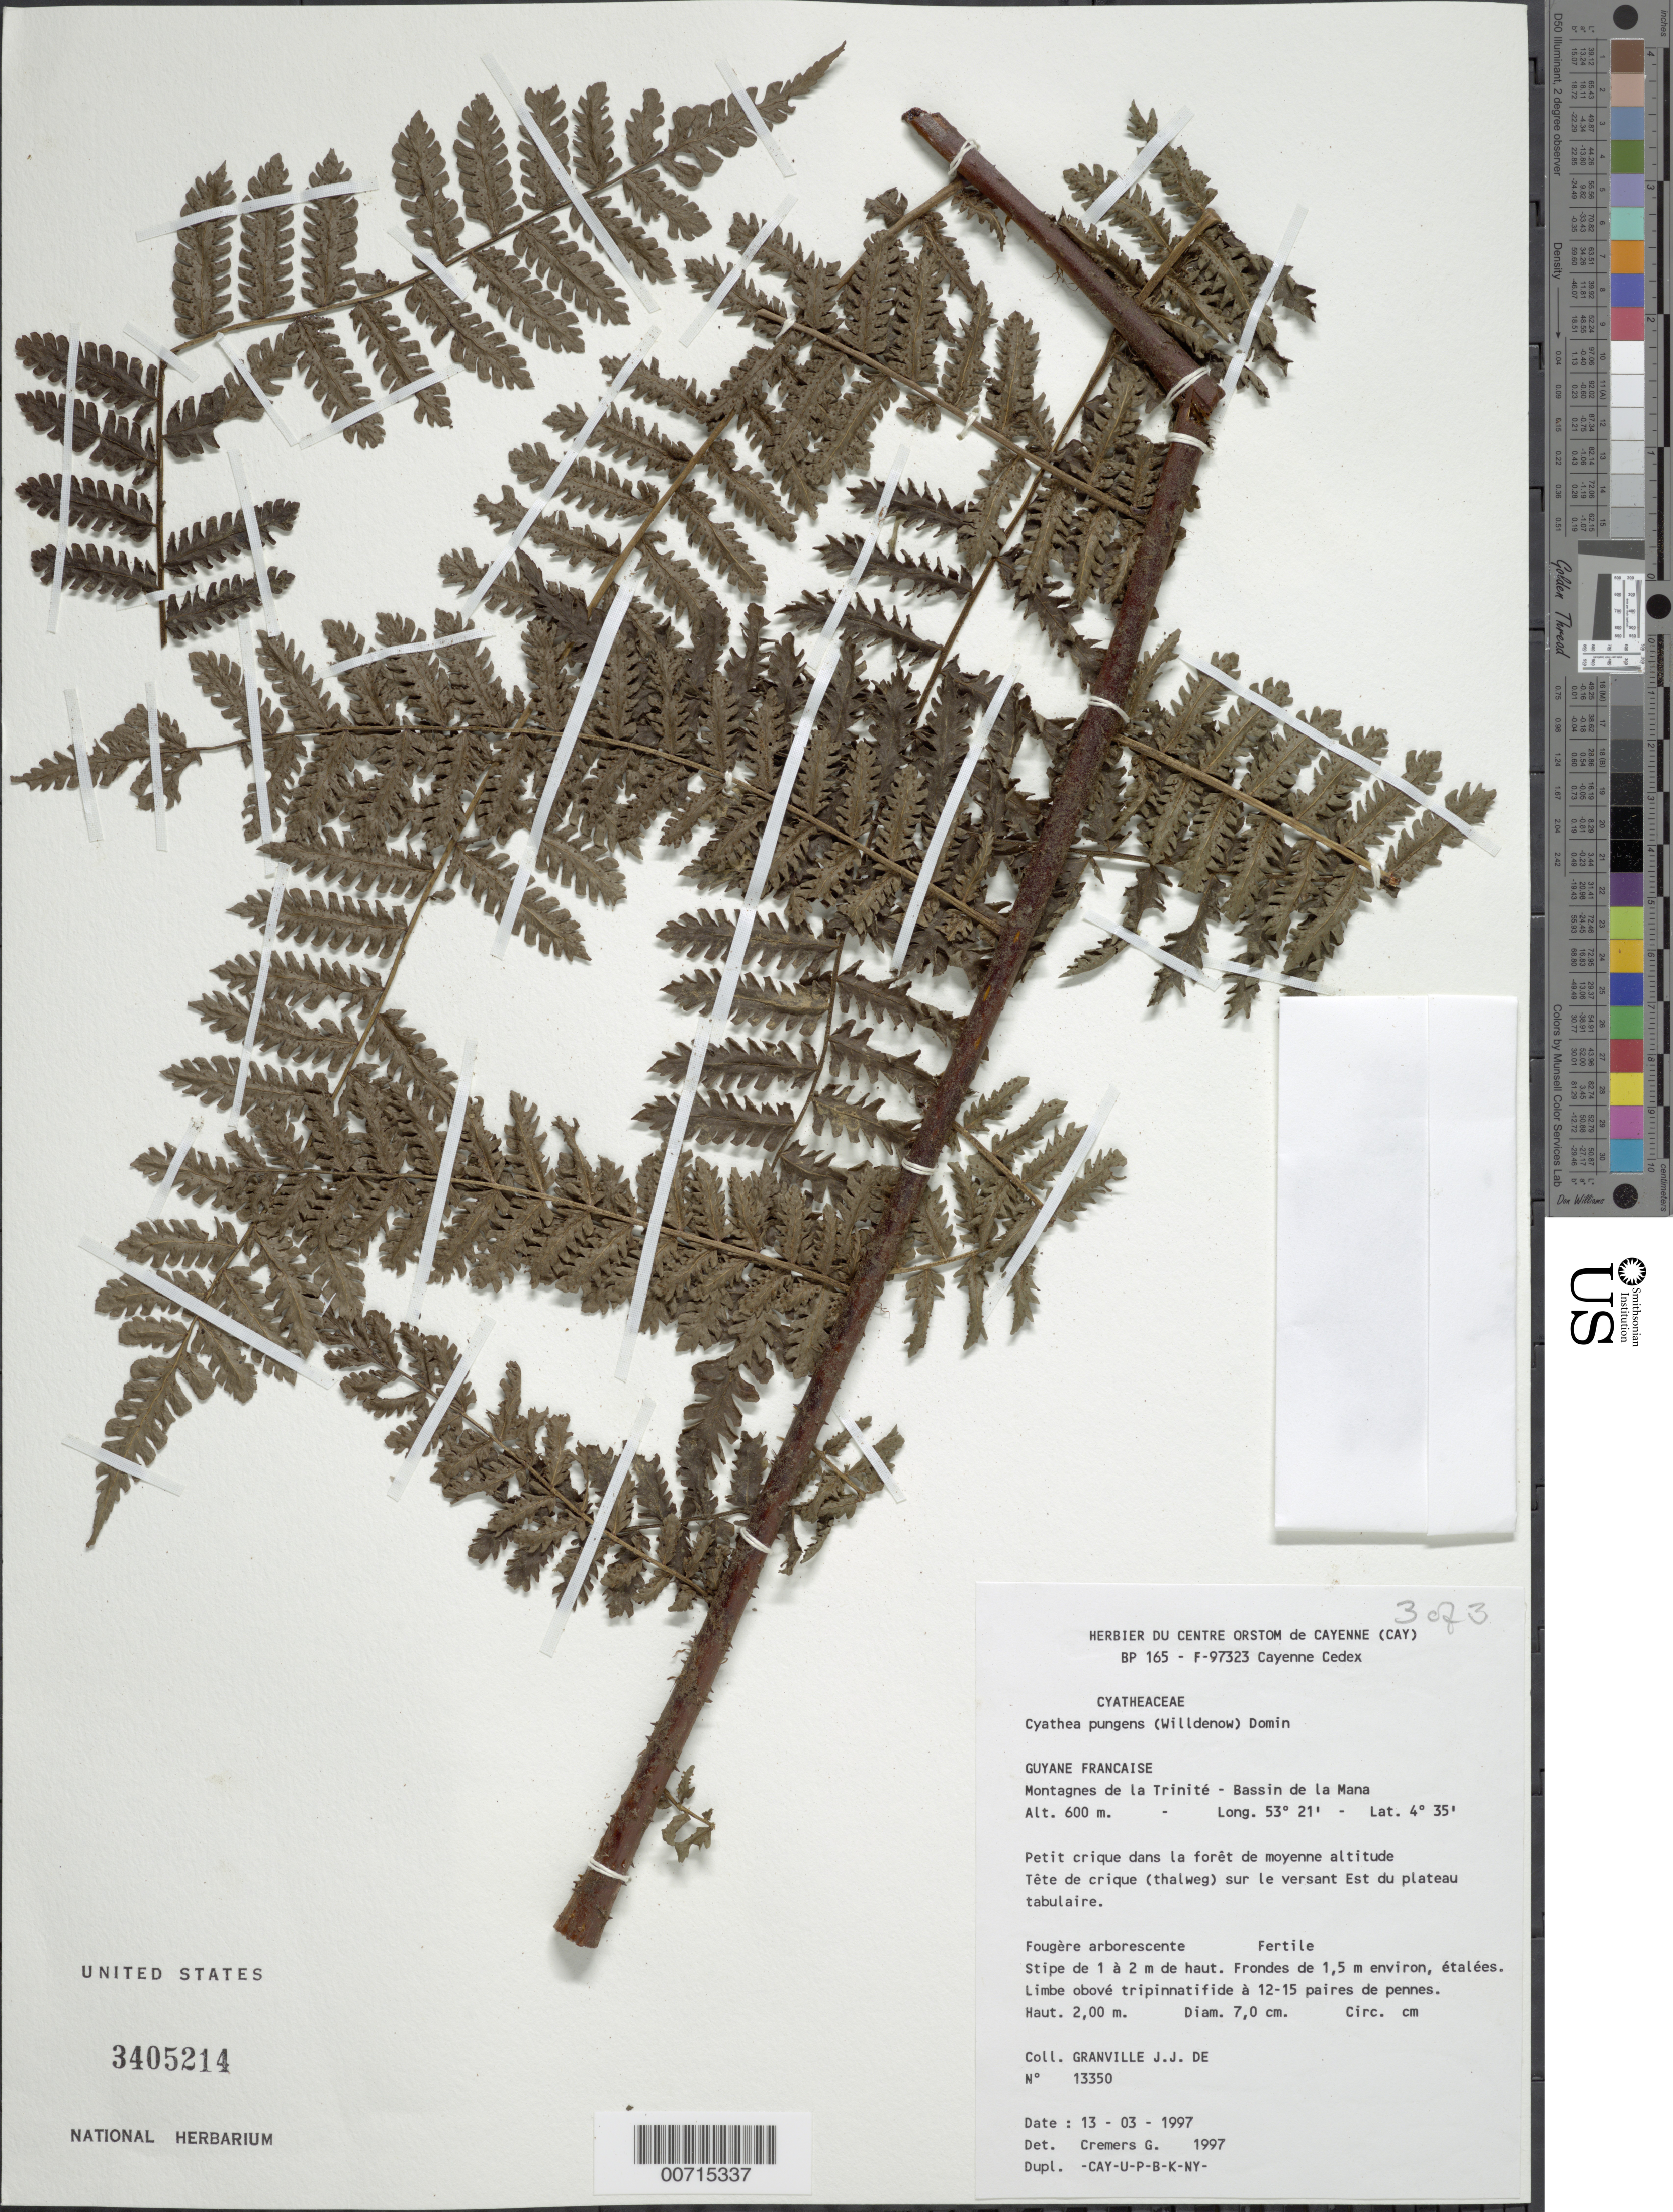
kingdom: Plantae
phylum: Tracheophyta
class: Polypodiopsida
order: Cyatheales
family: Cyatheaceae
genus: Cyathea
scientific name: Cyathea pungens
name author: (Willd.) Domin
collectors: J.-J. de Granville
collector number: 13350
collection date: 1997-03-13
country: French Guiana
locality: Guyane Franciase, Montagnes de la Trinite - Bassin de la Mana, Petit crique dans la foret de moyenne altitude Tete de crique (thalweg) sur le versant Est du plateau tabulaire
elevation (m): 600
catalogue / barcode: US 3405214